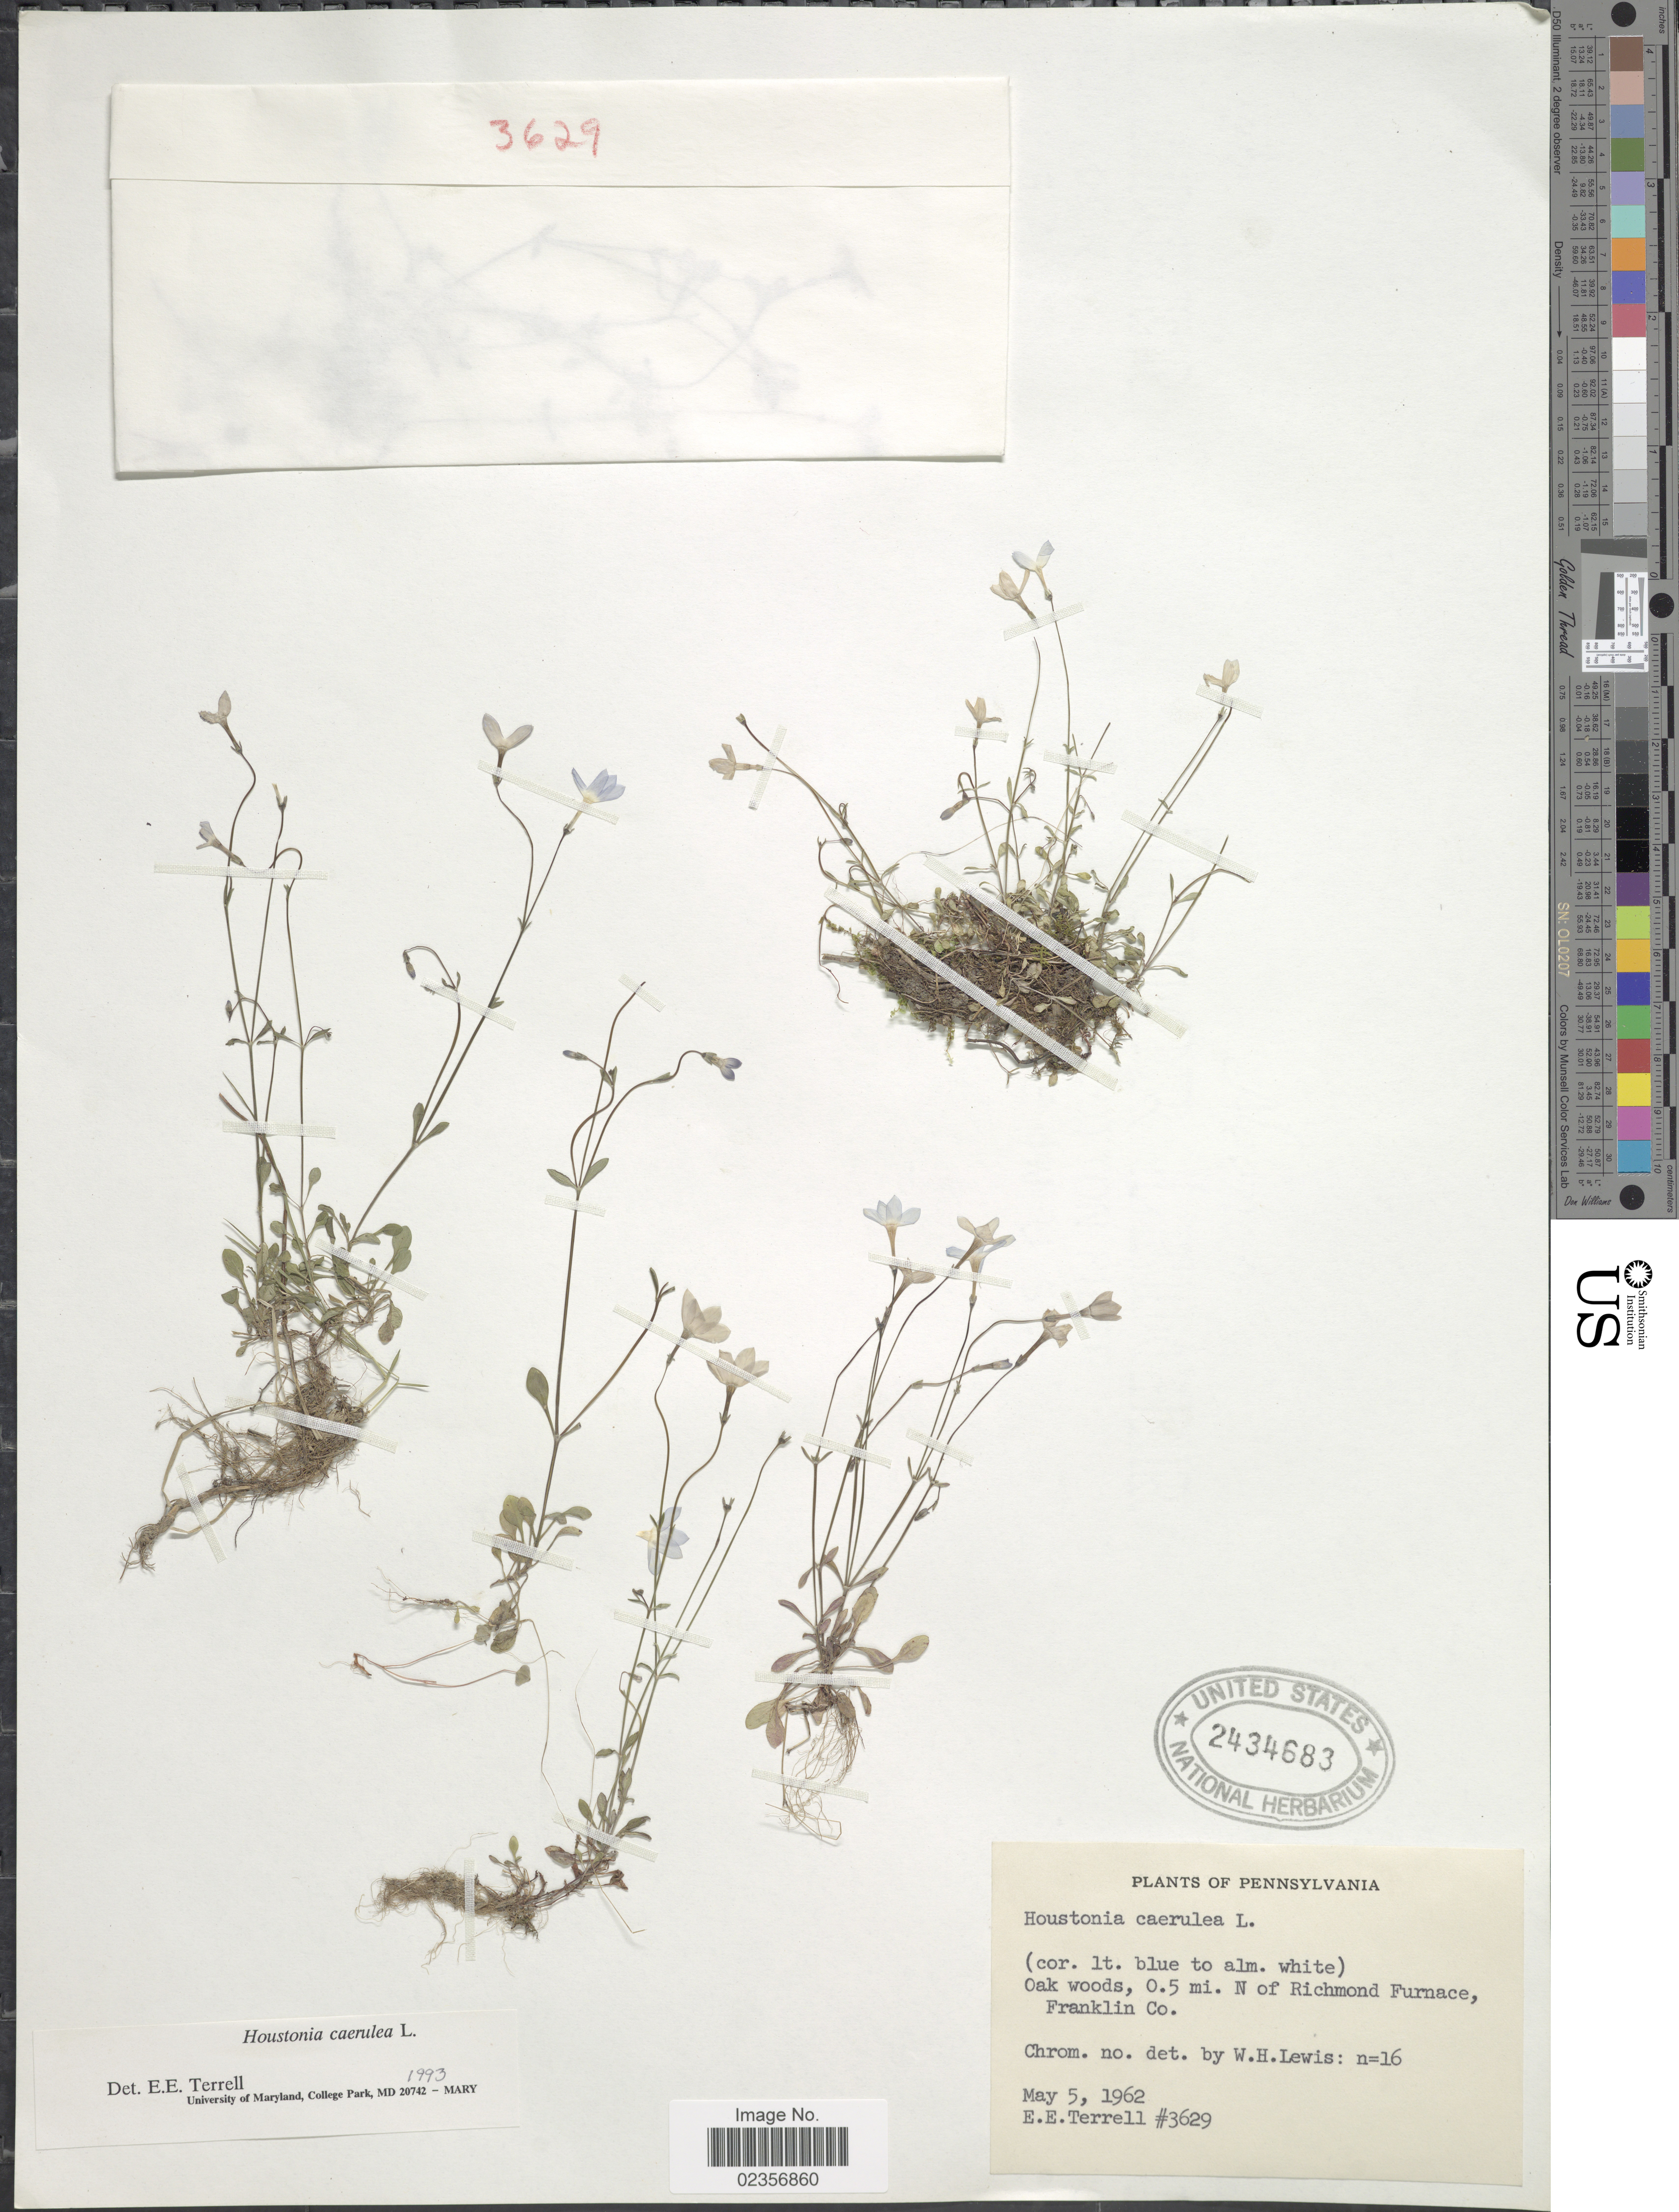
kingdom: Plantae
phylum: Tracheophyta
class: Magnoliopsida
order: Gentianales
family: Rubiaceae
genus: Houstonia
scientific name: Houstonia caerulea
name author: L.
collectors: E. E. Terrell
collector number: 3629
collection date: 1962-05-05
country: United States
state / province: Pennsylvania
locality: Oak woods, 0.5 mi. N of Richmond Furnace, Franklin Co.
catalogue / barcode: US 2434683